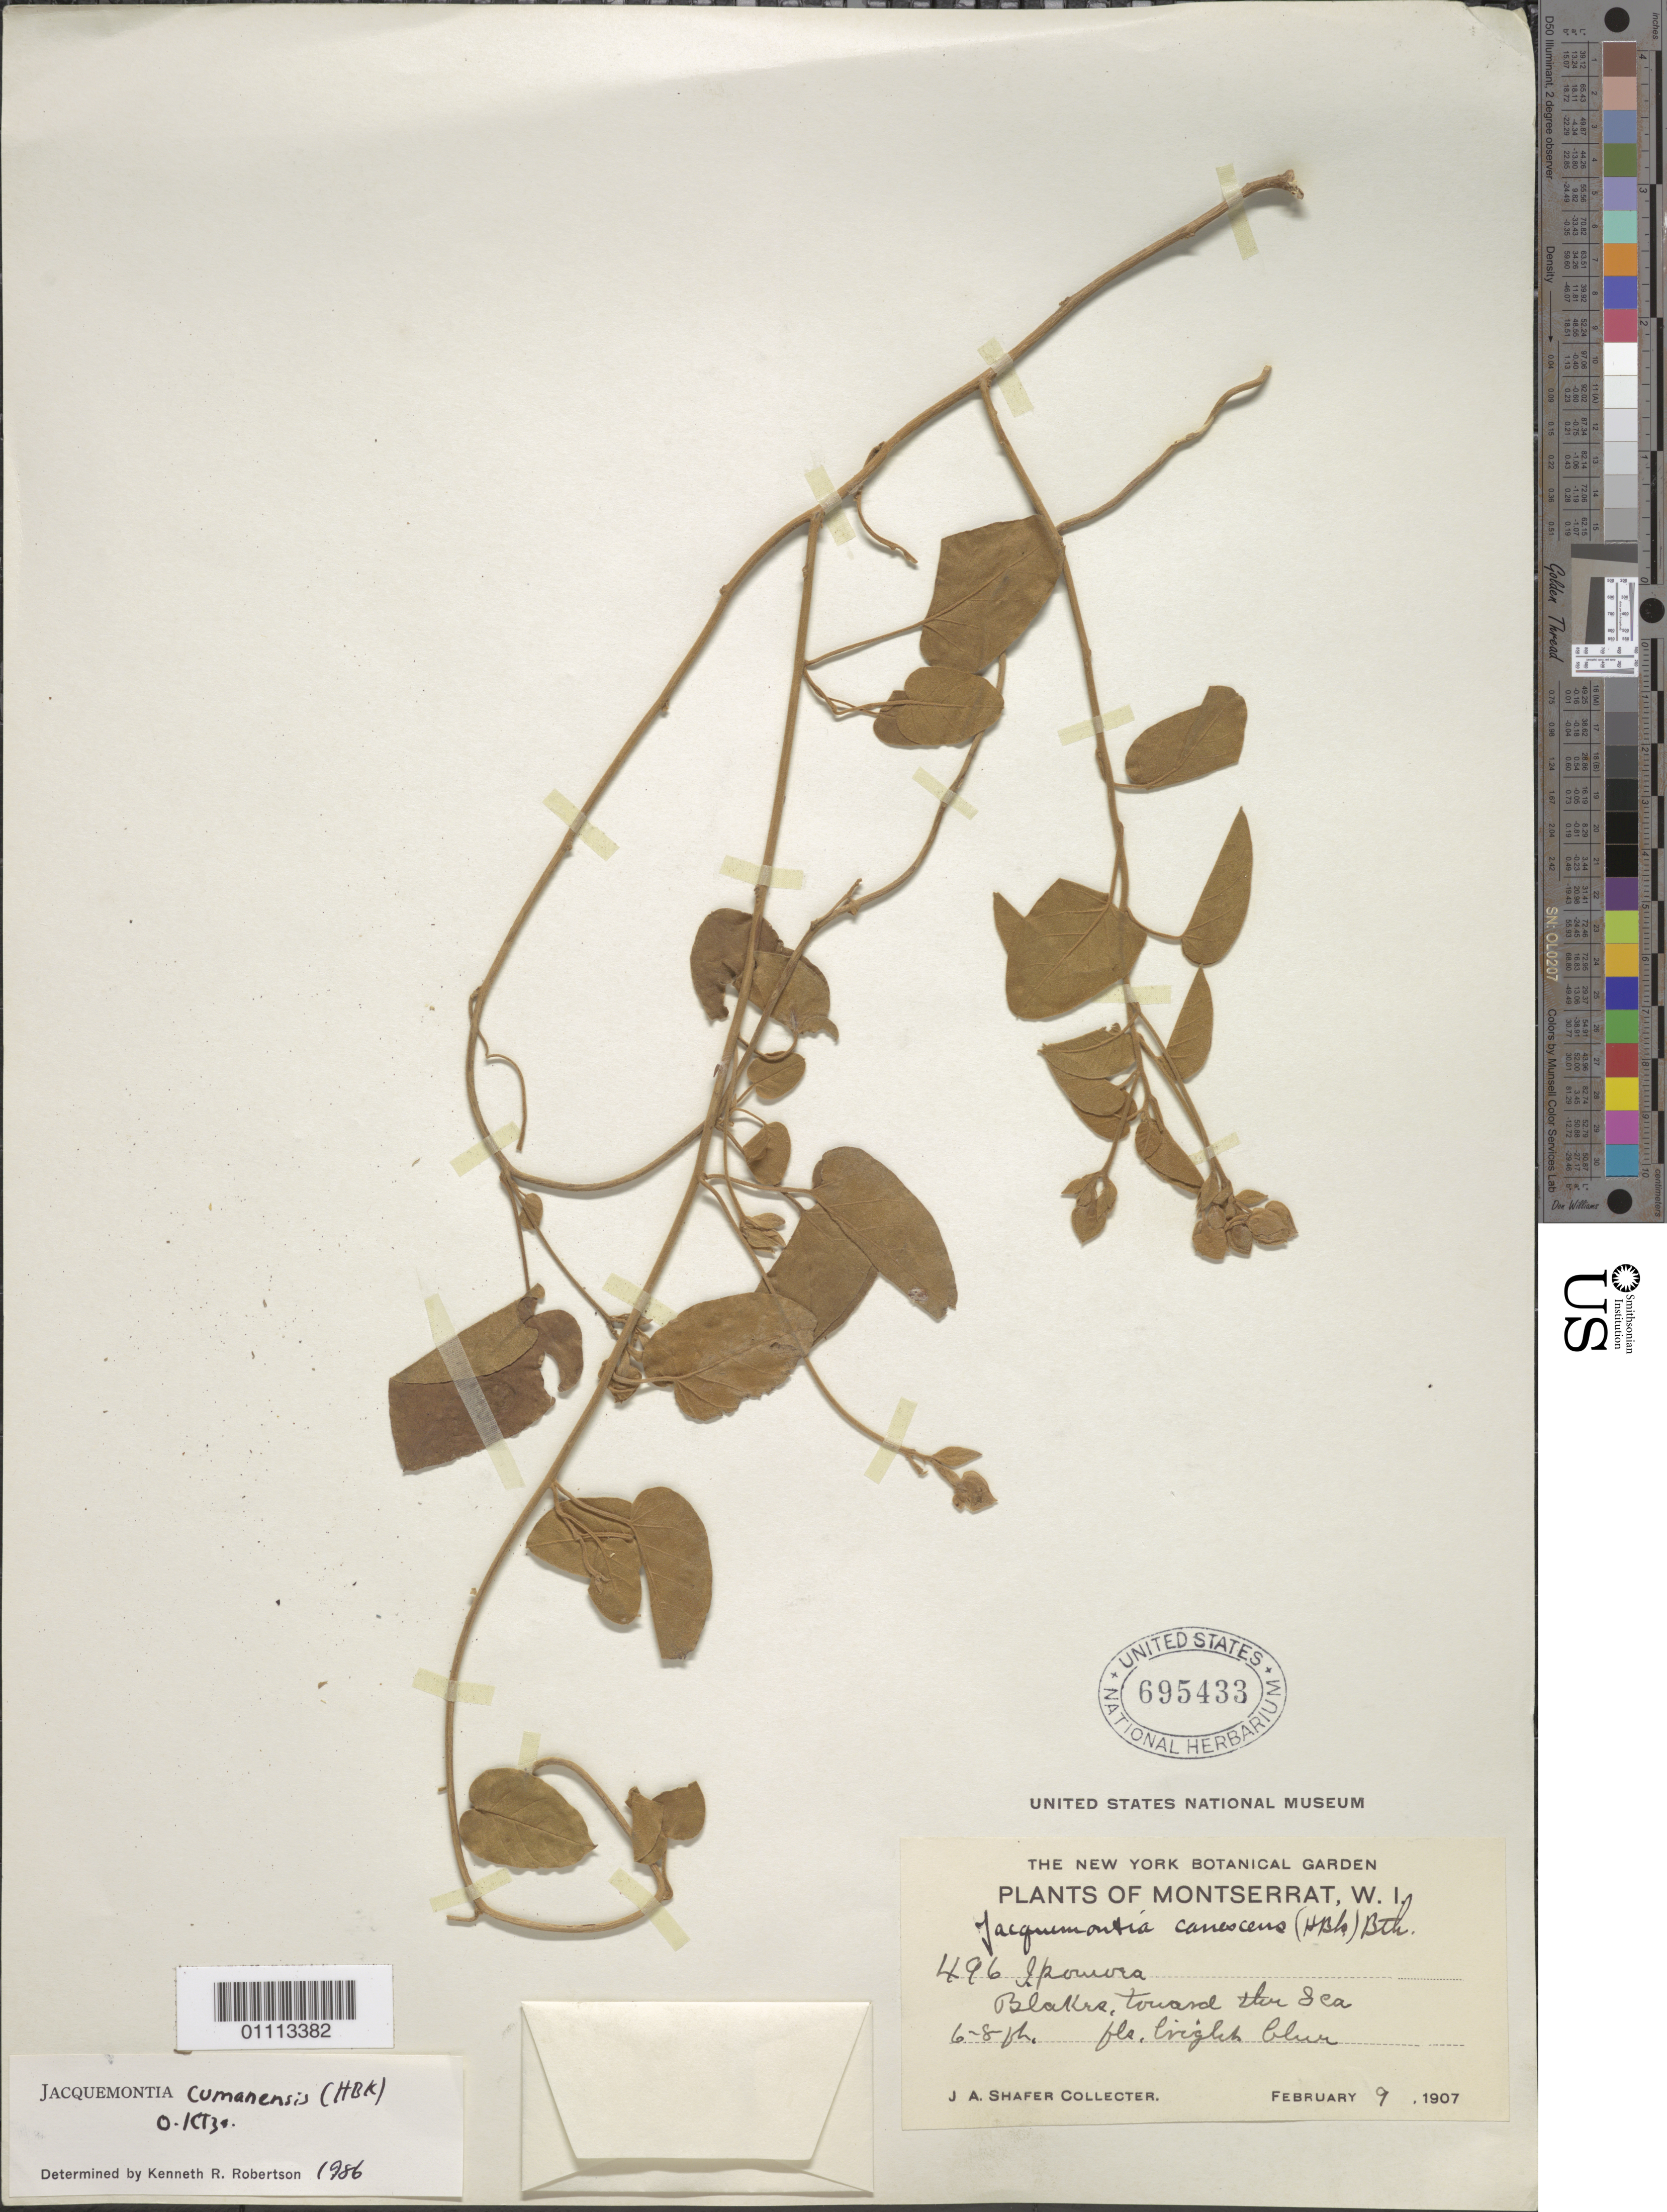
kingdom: Plantae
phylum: Tracheophyta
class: Magnoliopsida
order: Solanales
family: Convolvulaceae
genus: Jacquemontia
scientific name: Jacquemontia cumanensis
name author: (Kuntze) Kuntze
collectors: J. A. Shafer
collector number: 496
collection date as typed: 09 Feb 1907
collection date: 1907-02-09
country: Montserrat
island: Montserrat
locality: Blakrs, toward the sea [handwriting illegible].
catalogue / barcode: US 695433